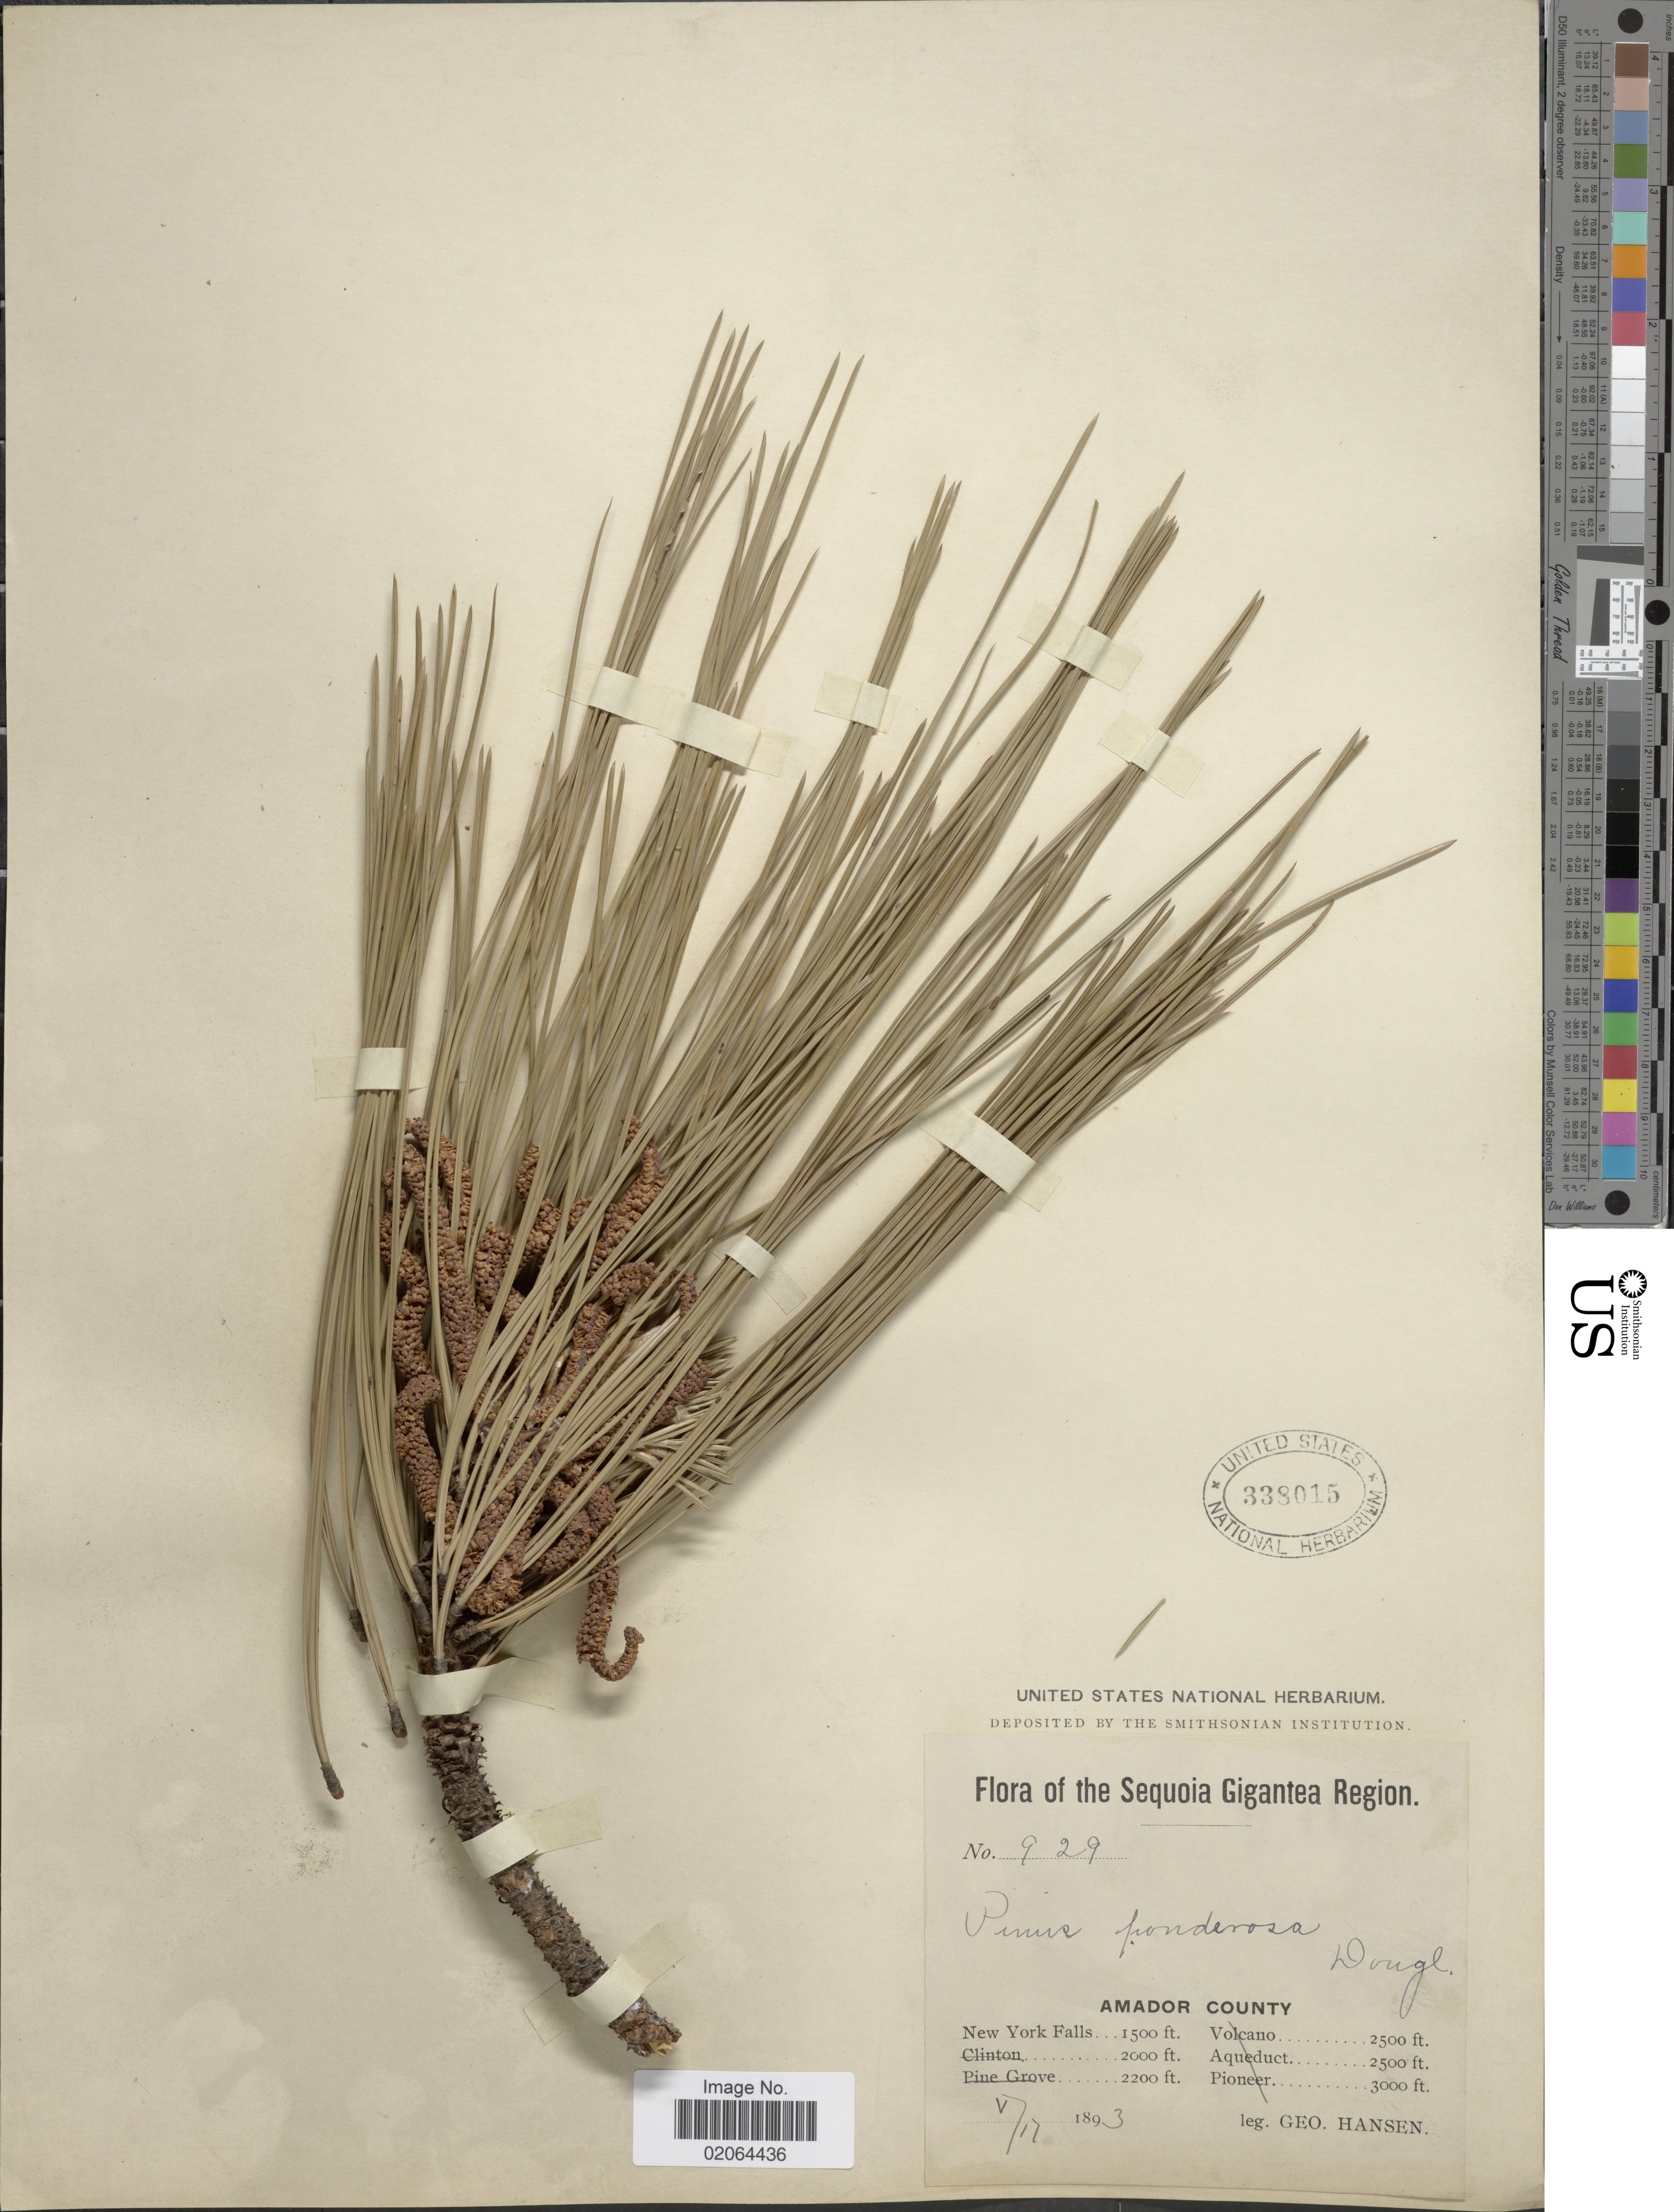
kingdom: Plantae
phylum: Tracheophyta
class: Pinopsida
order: Pinales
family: Pinaceae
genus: Pinus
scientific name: Pinus ponderosa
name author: Douglas ex C. Lawson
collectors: G. Hansen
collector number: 929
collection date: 1893-05-17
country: United States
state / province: California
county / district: Amador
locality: Sequoia Gigantea Region, Amador County. New York Falls.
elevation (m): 457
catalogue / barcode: US 338015